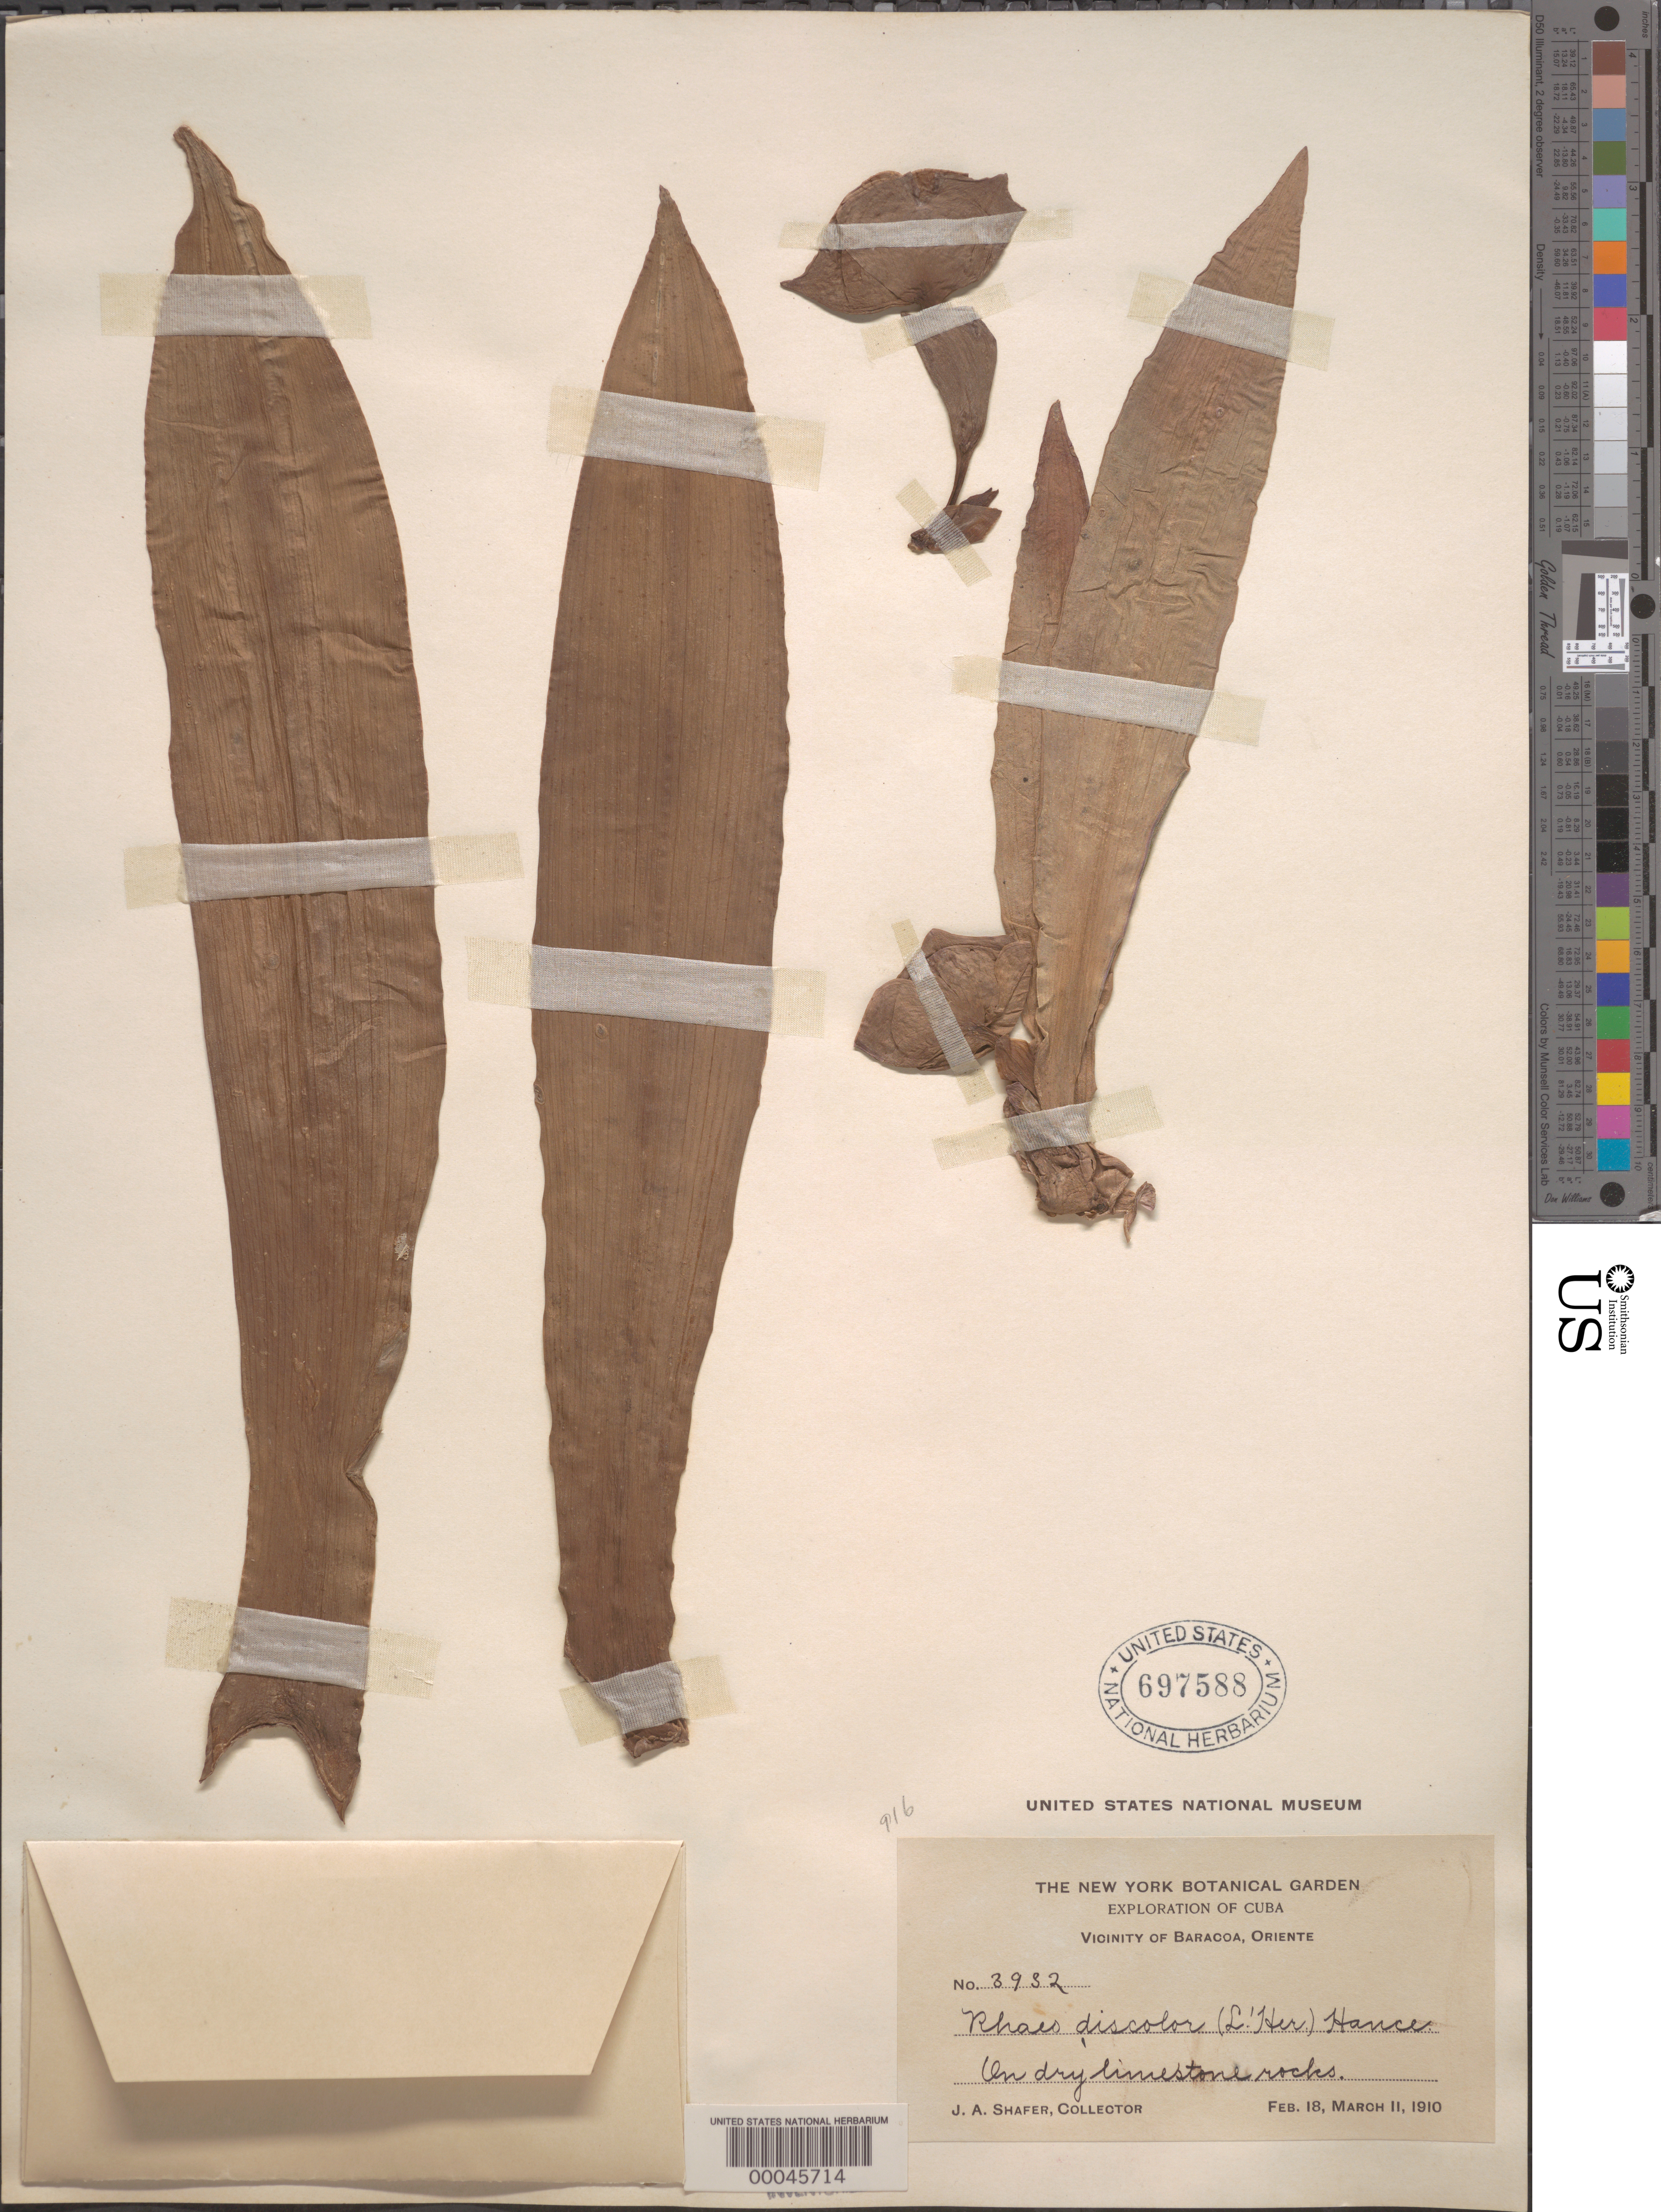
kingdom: Plantae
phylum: Tracheophyta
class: Liliopsida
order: Commelinales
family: Commelinaceae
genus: Tradescantia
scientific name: Tradescantia spathacea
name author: Sw.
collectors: J. A. Shafer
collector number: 3932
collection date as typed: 18 Feb 1910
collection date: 1910-02-18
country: Cuba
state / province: Oriente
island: Greater Antilles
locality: Near baracoa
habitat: Dry limestone rock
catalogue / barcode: US 697588